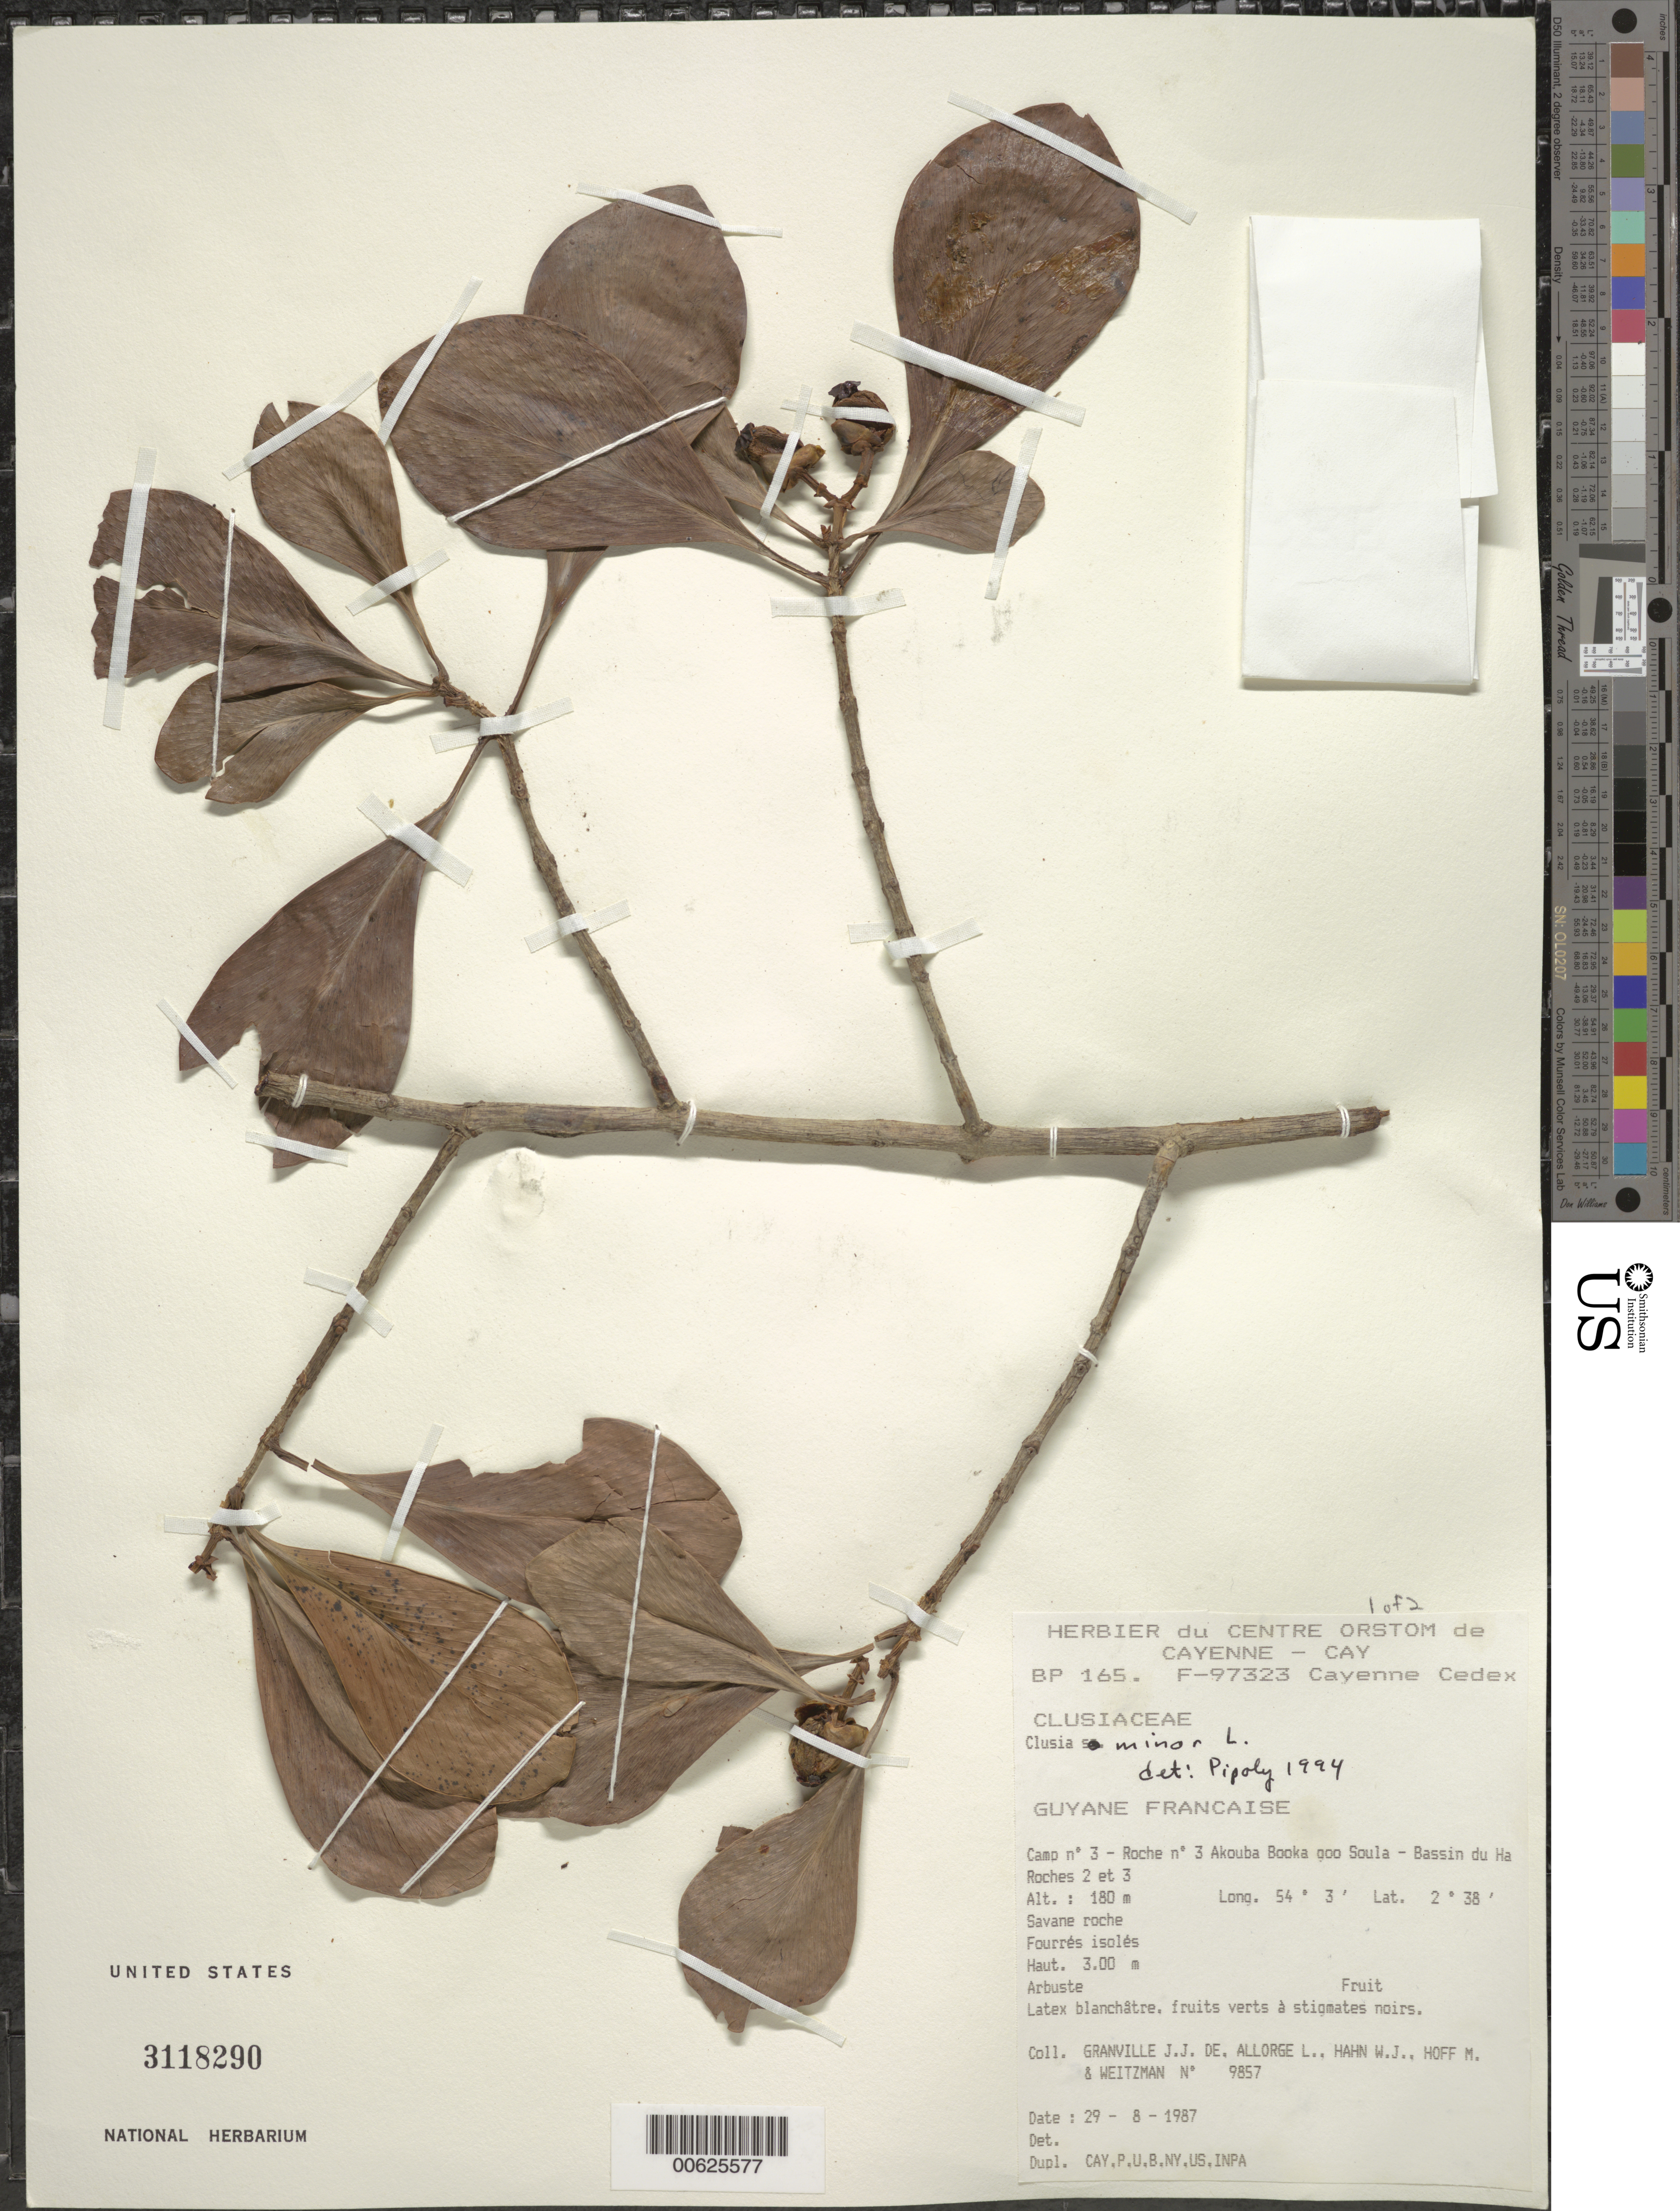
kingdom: Plantae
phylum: Tracheophyta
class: Magnoliopsida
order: Malpighiales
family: Clusiaceae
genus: Clusia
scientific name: Clusia minor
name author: L.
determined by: Pipoly, J. J., III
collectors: J.-J. de Granville, L. Allorge, W. J. Hahn, M. Hoff & A. L. Weitzman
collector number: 9857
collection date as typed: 29-Aug-87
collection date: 1987-08-29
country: French Guiana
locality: Akouba Booka goo Soula, Camp #3, Roche no. 2, Bassin du Haut-Marouini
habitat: Savane roche, fourrés isolés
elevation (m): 180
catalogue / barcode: US 3118290